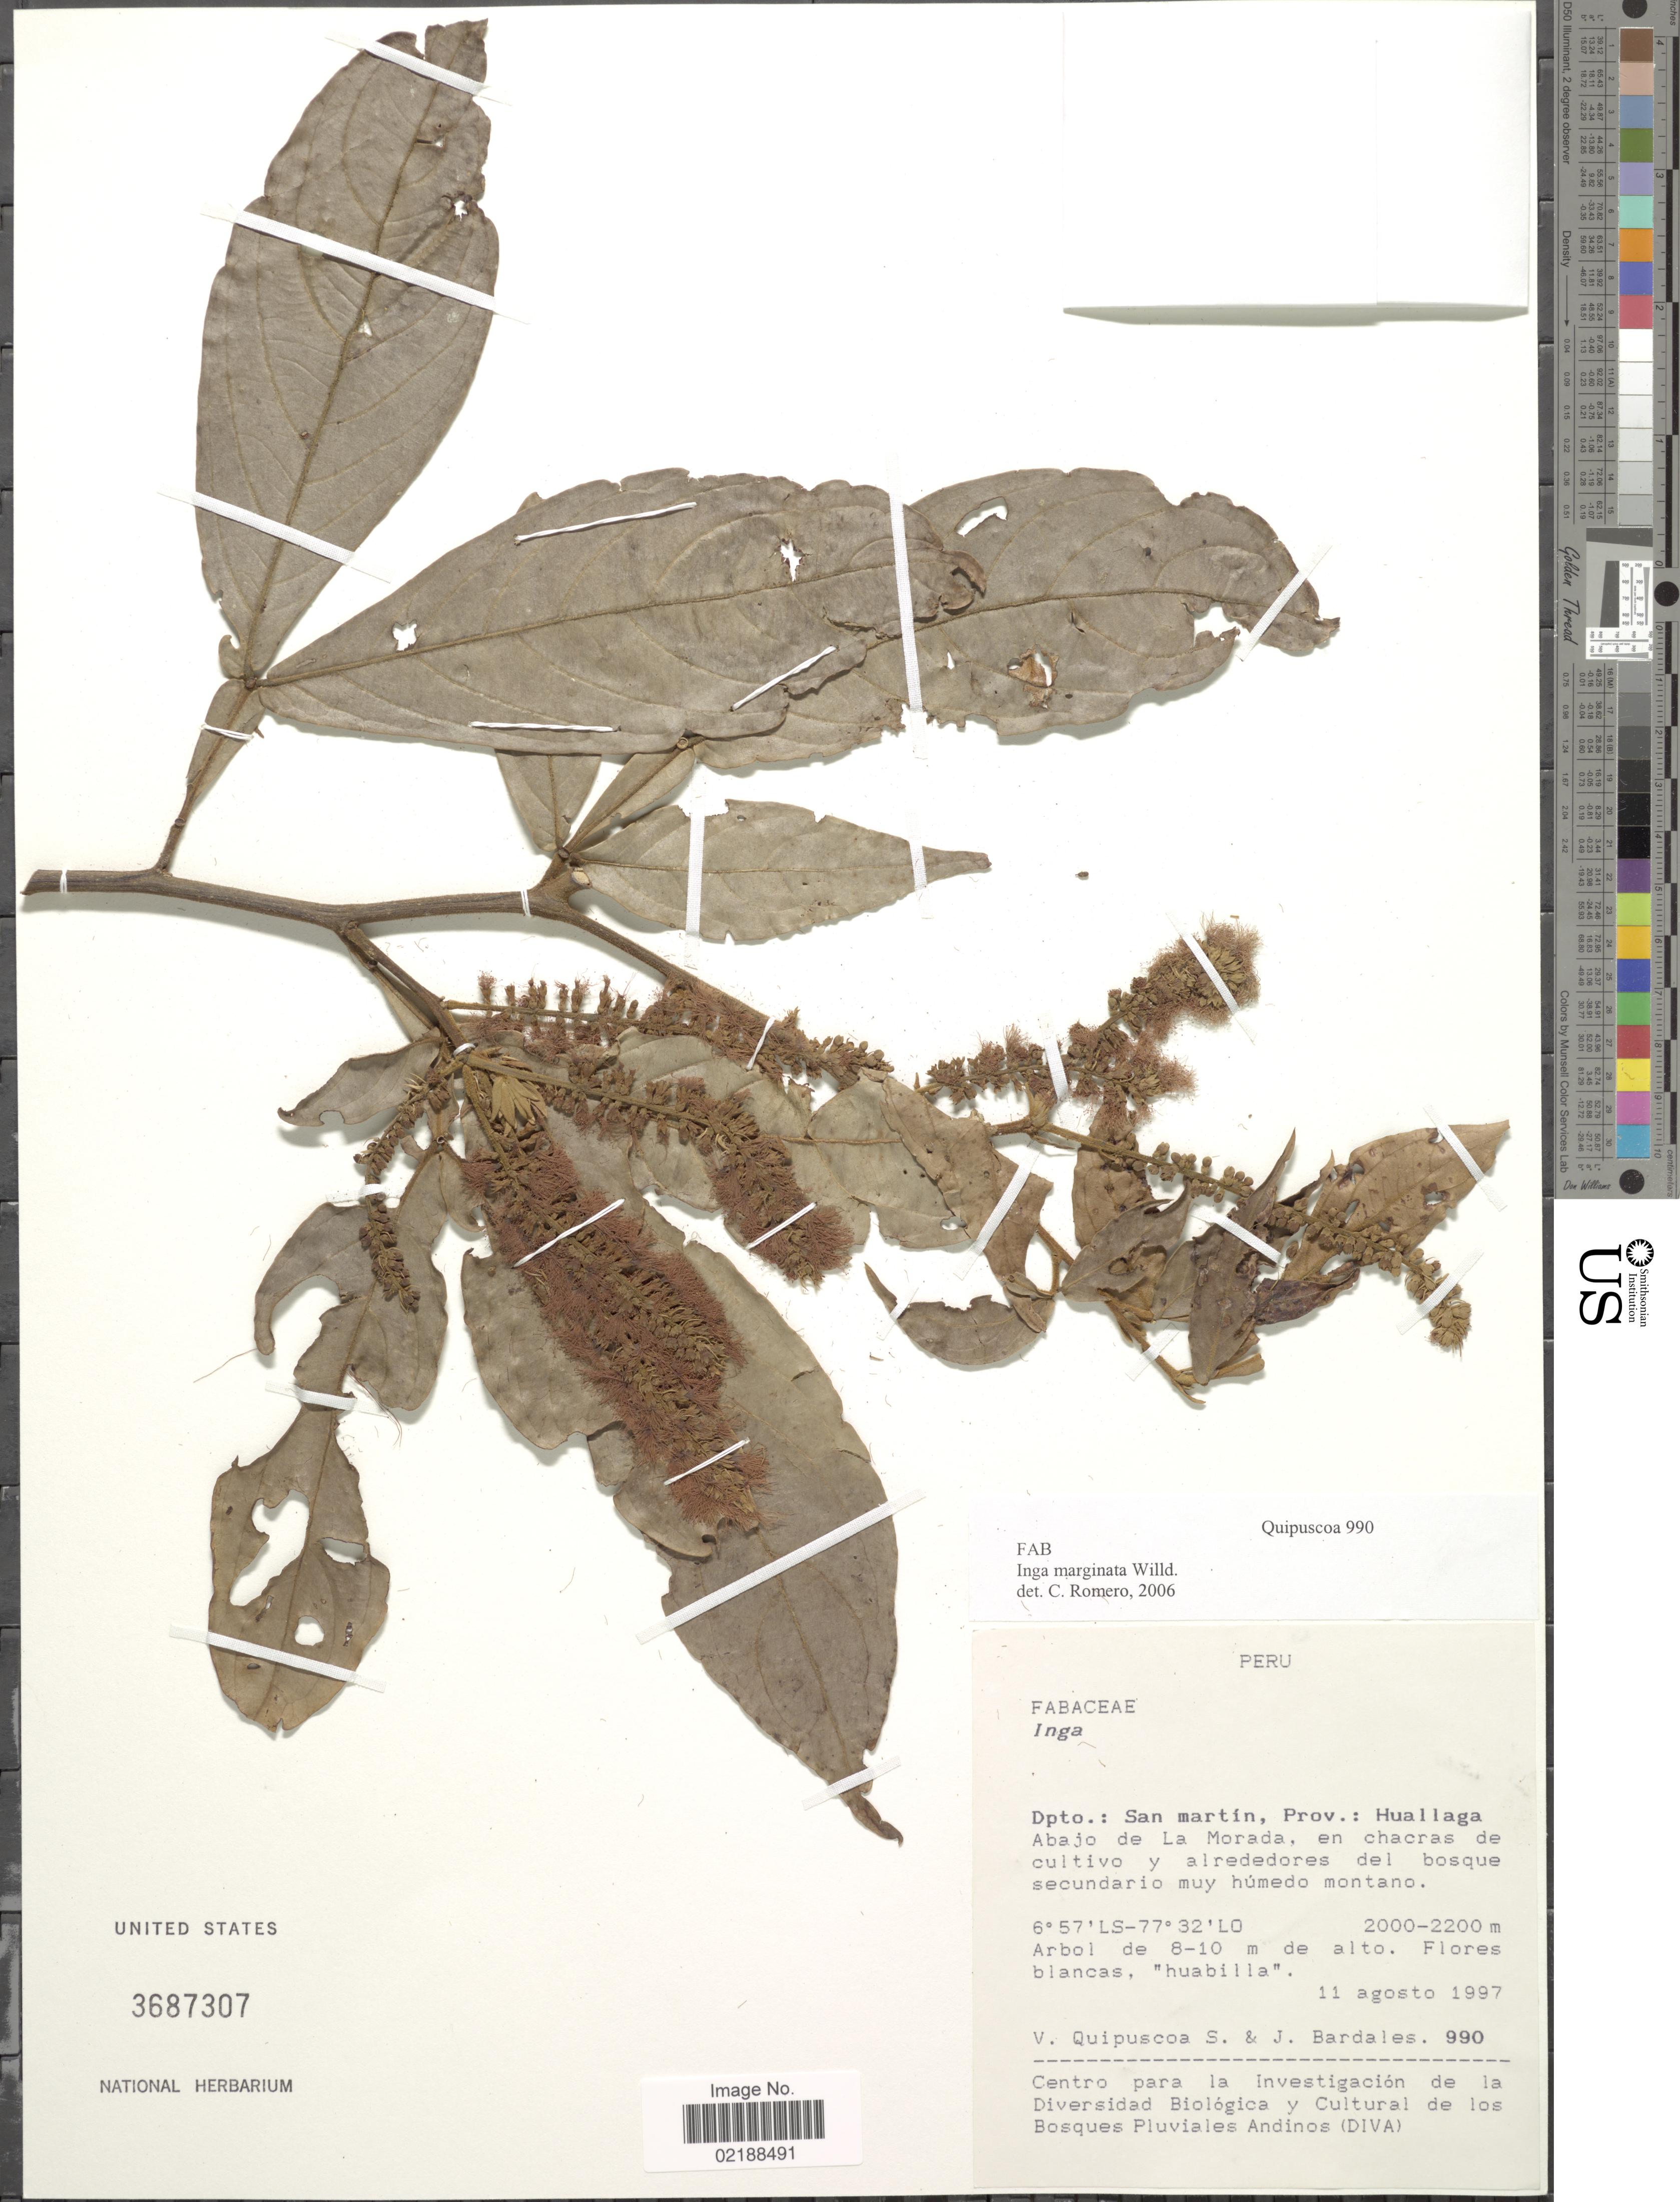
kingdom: Plantae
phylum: Tracheophyta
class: Magnoliopsida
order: Fabales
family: Fabaceae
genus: Inga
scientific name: Inga marginata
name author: Willd.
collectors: V. Quipuscoa S. & J. Bardales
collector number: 990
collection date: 1997-08-11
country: Peru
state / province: San Martín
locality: Dpto: San martín, prov: Huallaga Abajo de La Moreda, en chacras de cultivo y alreddores del bosque secundario muy húmedo montano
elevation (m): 2000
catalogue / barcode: US 3687307